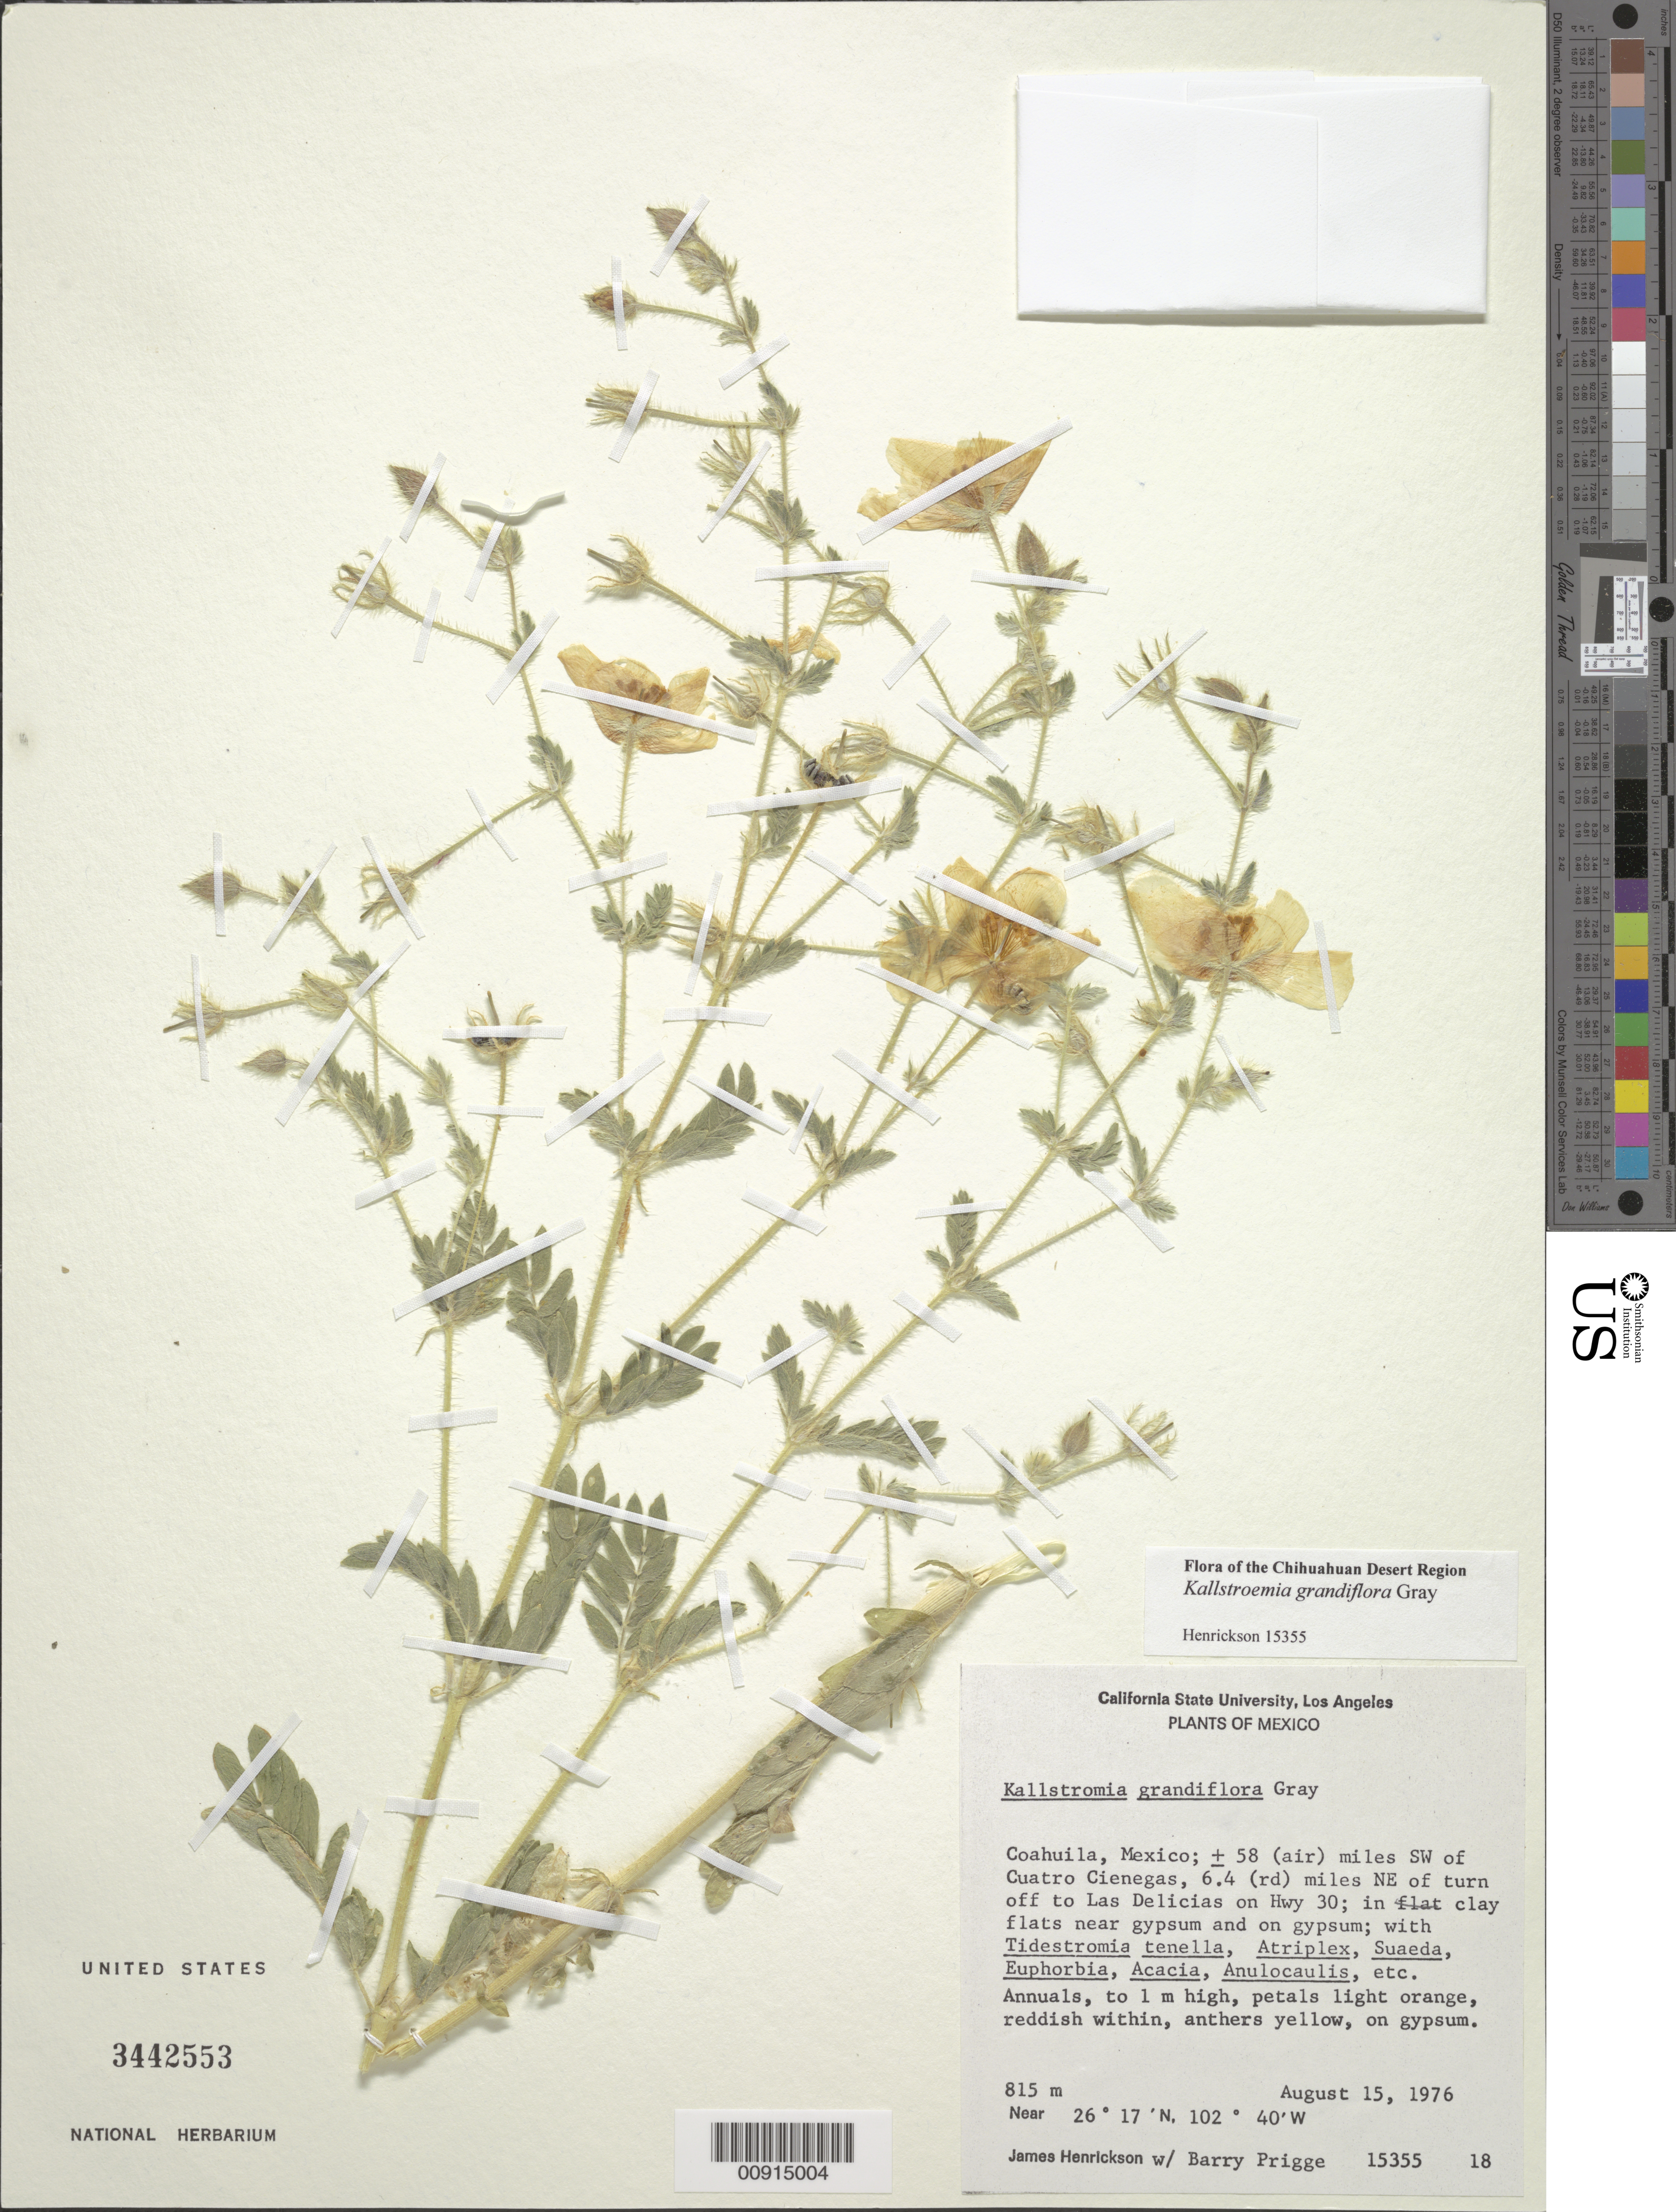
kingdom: Plantae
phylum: Tracheophyta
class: Magnoliopsida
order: Zygophyllales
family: Zygophyllaceae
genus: Kallstroemia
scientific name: Kallstroemia grandiflora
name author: Torr. ex A. Gray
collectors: J. Henrickson & B. Prigge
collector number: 15355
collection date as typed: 15 Aug 1976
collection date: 1976-08-15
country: Mexico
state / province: Coahuila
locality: Coahuila: ± 58 (air) miles SW of Cuatro Ciénegas, 6.4 (rd) miles NE of turn off to Las Delicias on Hwy 30.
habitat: On gypsum. Clay flats near gypsum & on gypsum; w/Tidestromia tenella, Atriplex, Suaeda, Euphorbia, Acacia, Anulocaulis, etc.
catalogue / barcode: US 3442553